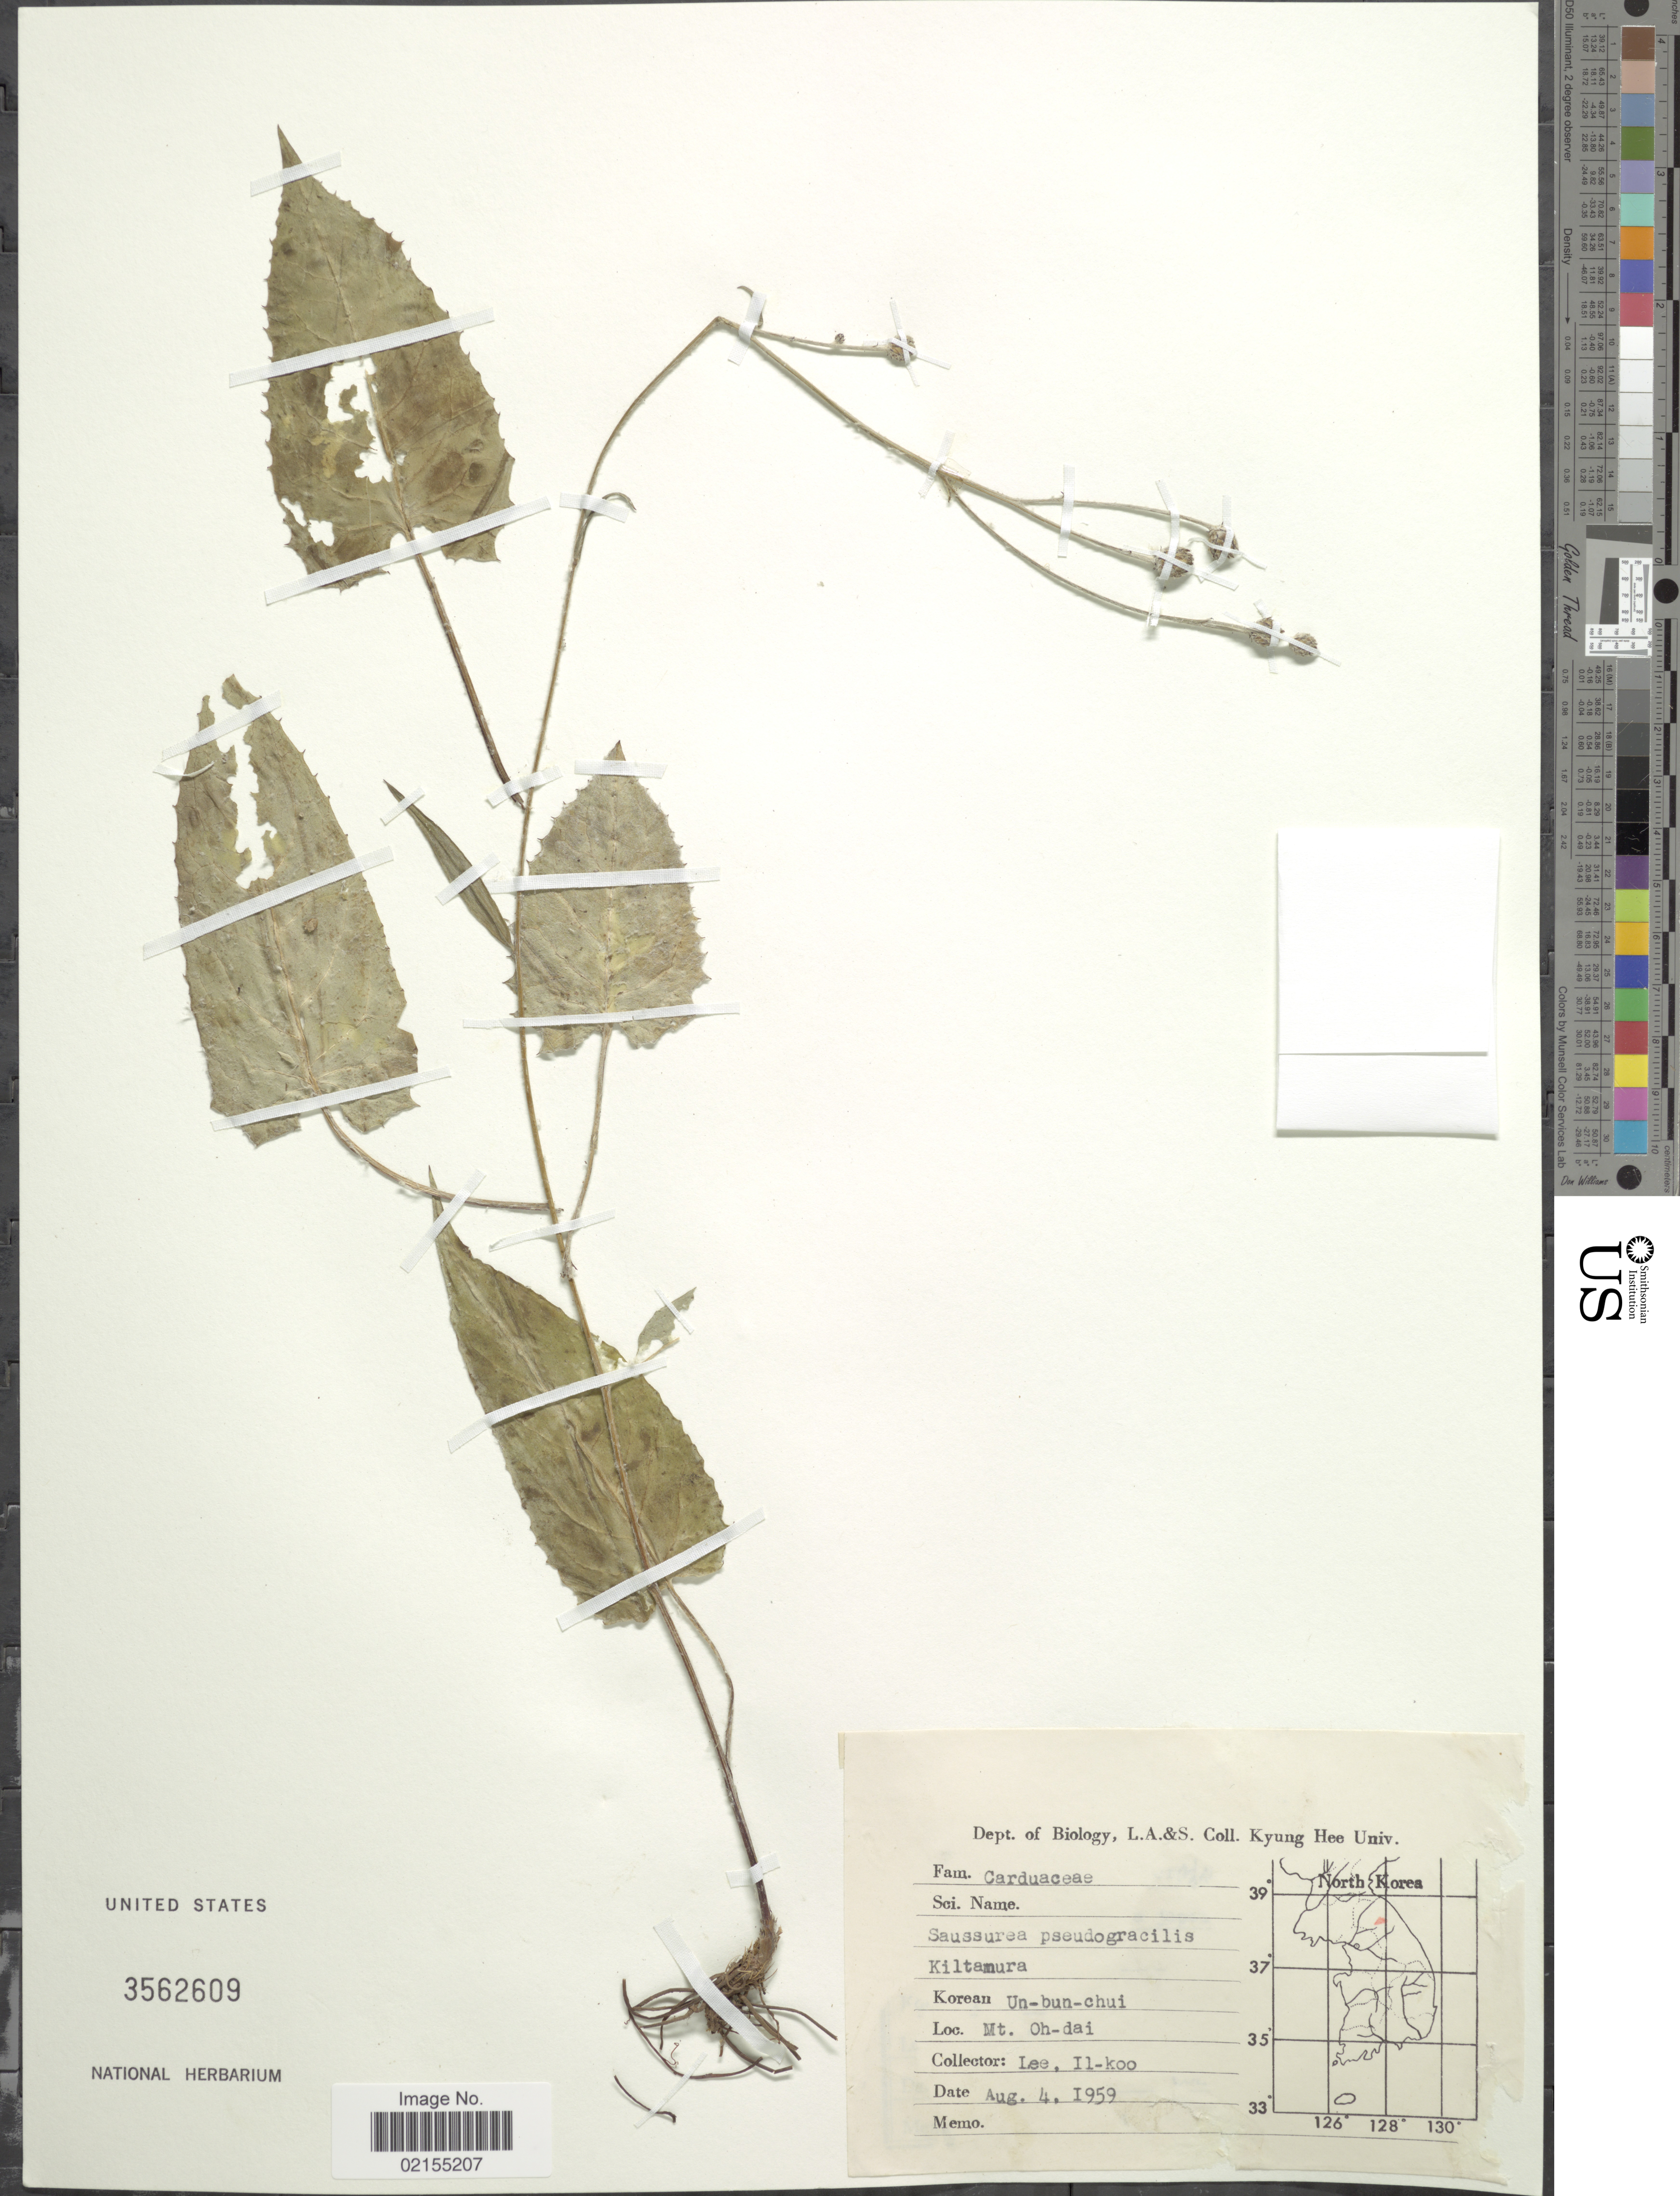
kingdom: Plantae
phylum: Tracheophyta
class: Magnoliopsida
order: Asterales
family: Asteraceae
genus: Saussurea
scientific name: Saussurea nivea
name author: Turcz.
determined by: Chen, Yousheng S.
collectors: Il-Ko Lee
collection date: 1959-08-04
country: South Korea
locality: Mt. Oh-dai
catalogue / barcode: US 3562609